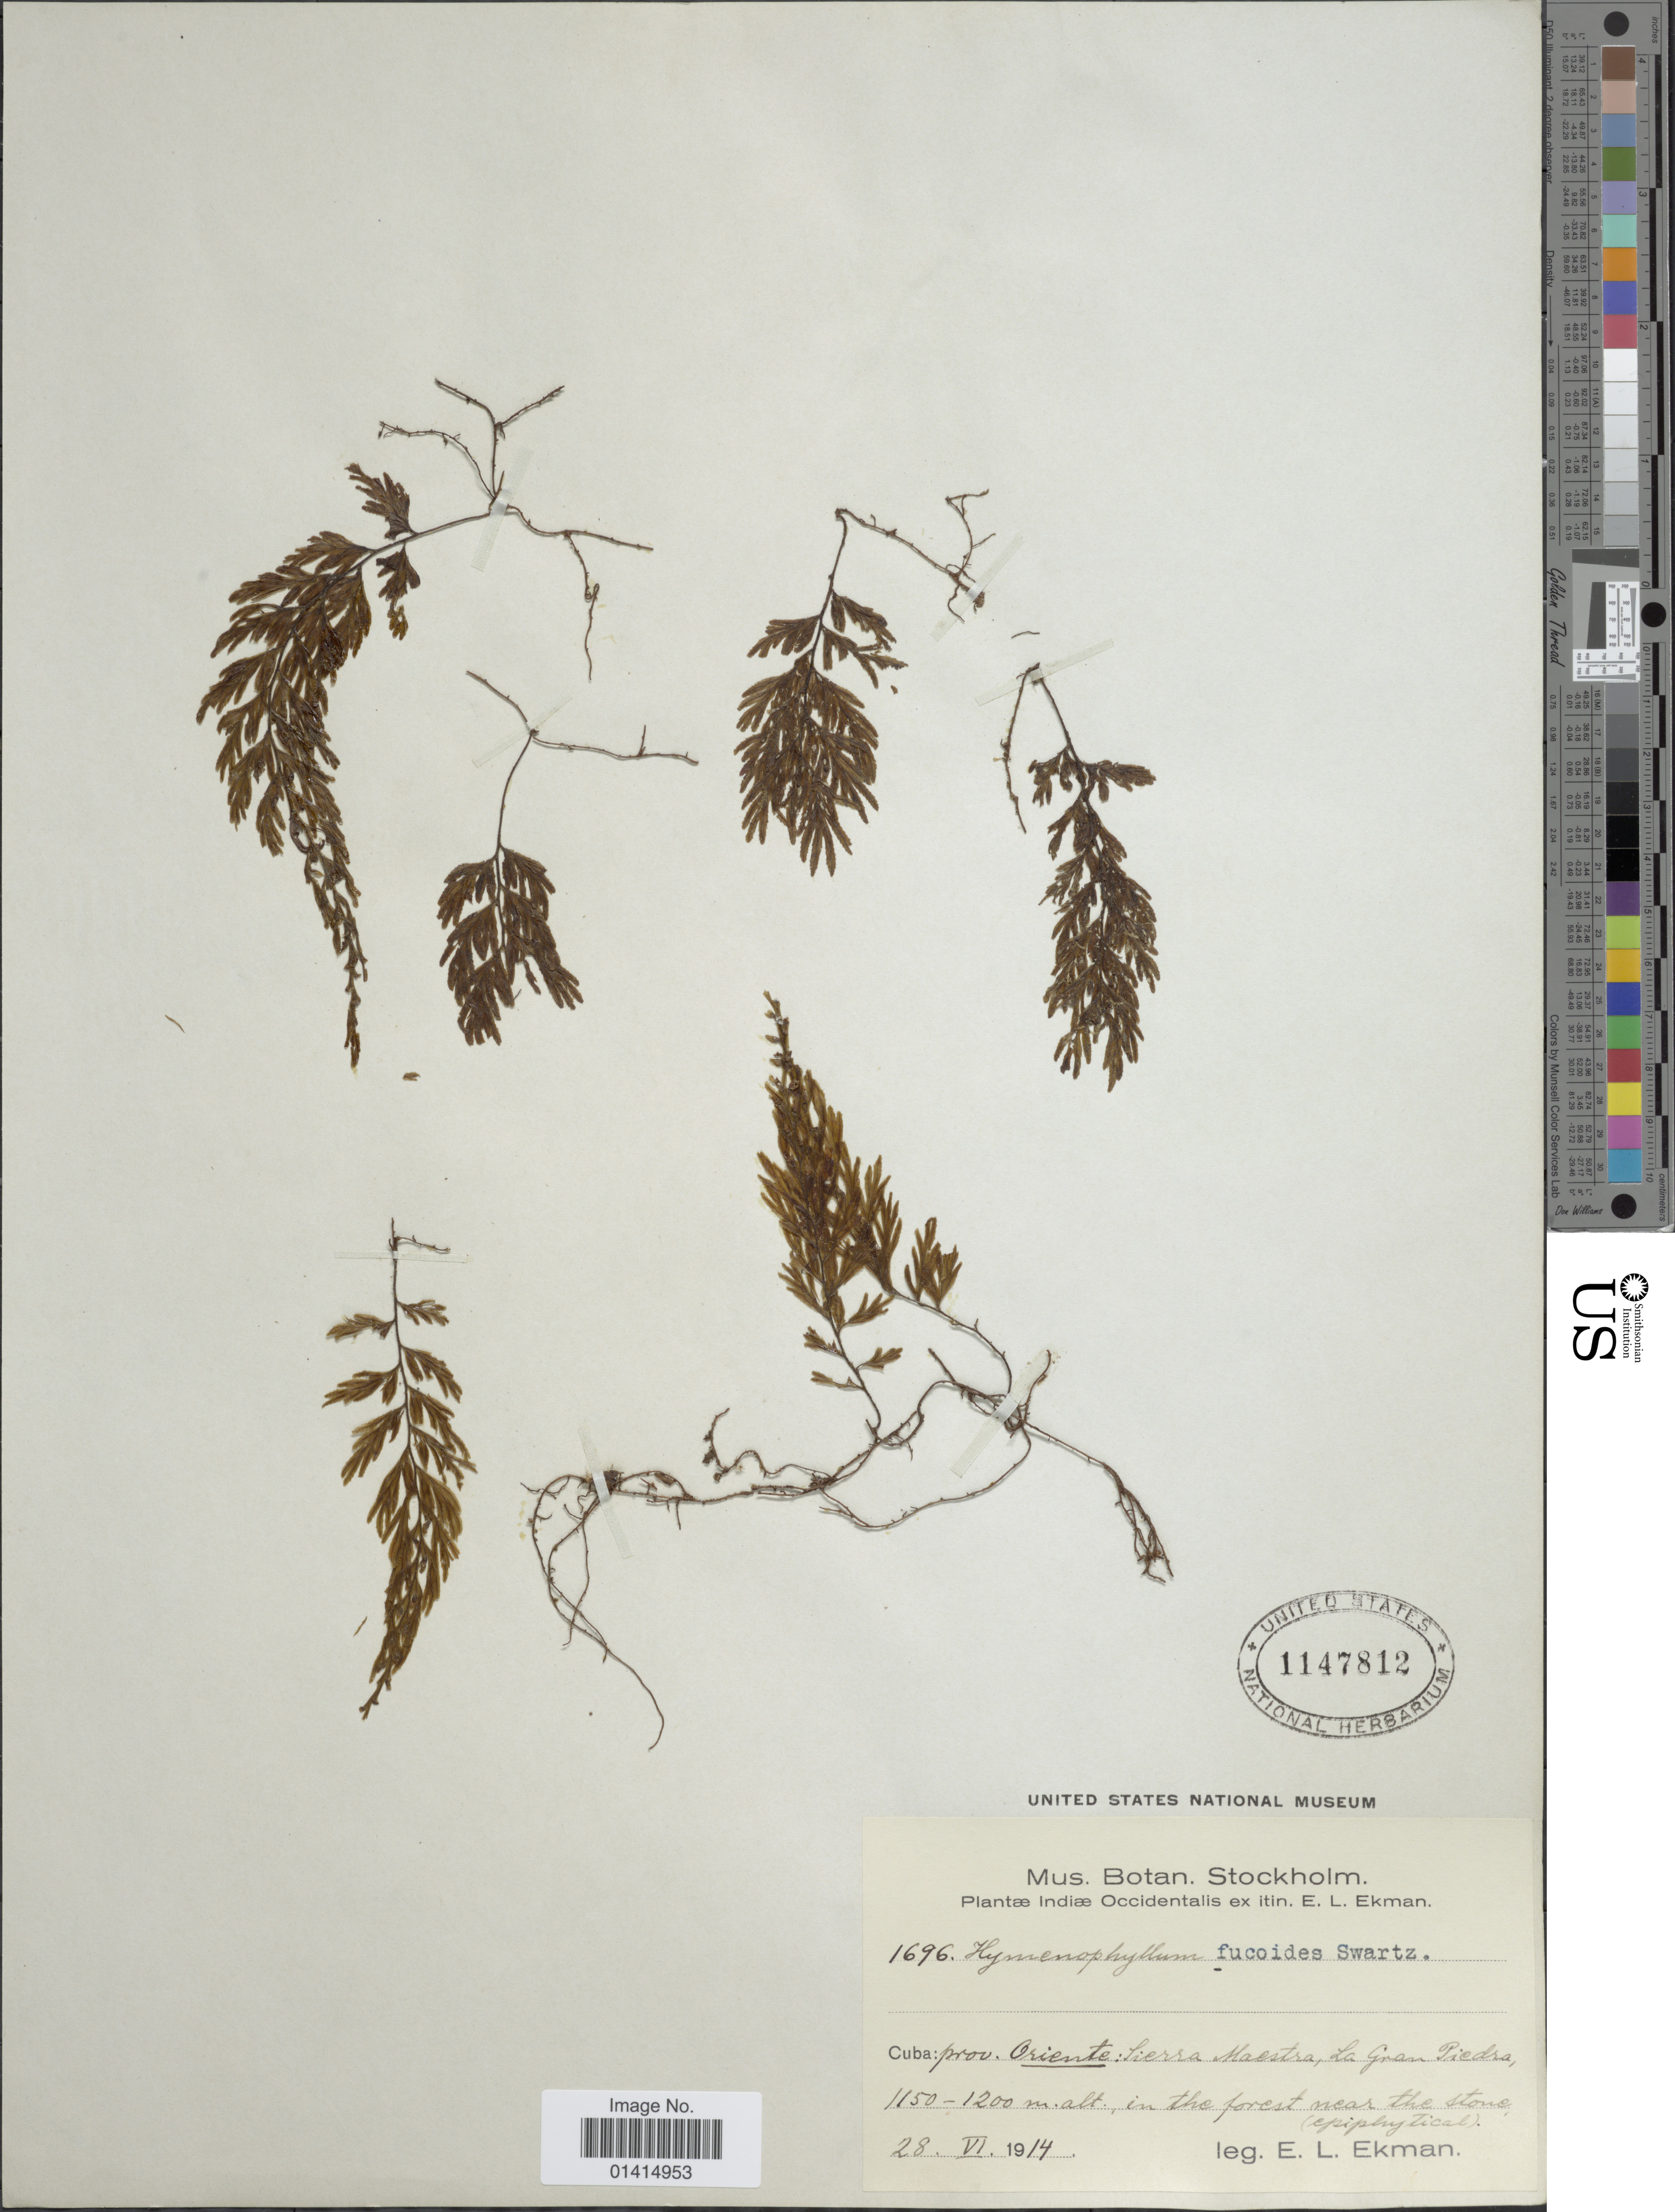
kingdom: Plantae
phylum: Tracheophyta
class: Polypodiopsida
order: Hymenophyllales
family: Hymenophyllaceae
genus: Hymenophyllum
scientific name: Hymenophyllum fucoides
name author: (Sw.) Sw.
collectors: E. L. Ekman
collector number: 1696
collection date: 1914-06-28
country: Cuba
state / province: Oriente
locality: Prov. Oriente: Sierra Maestra, La Gran Piedra, in the forest near the stone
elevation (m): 1150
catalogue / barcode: US 1147812